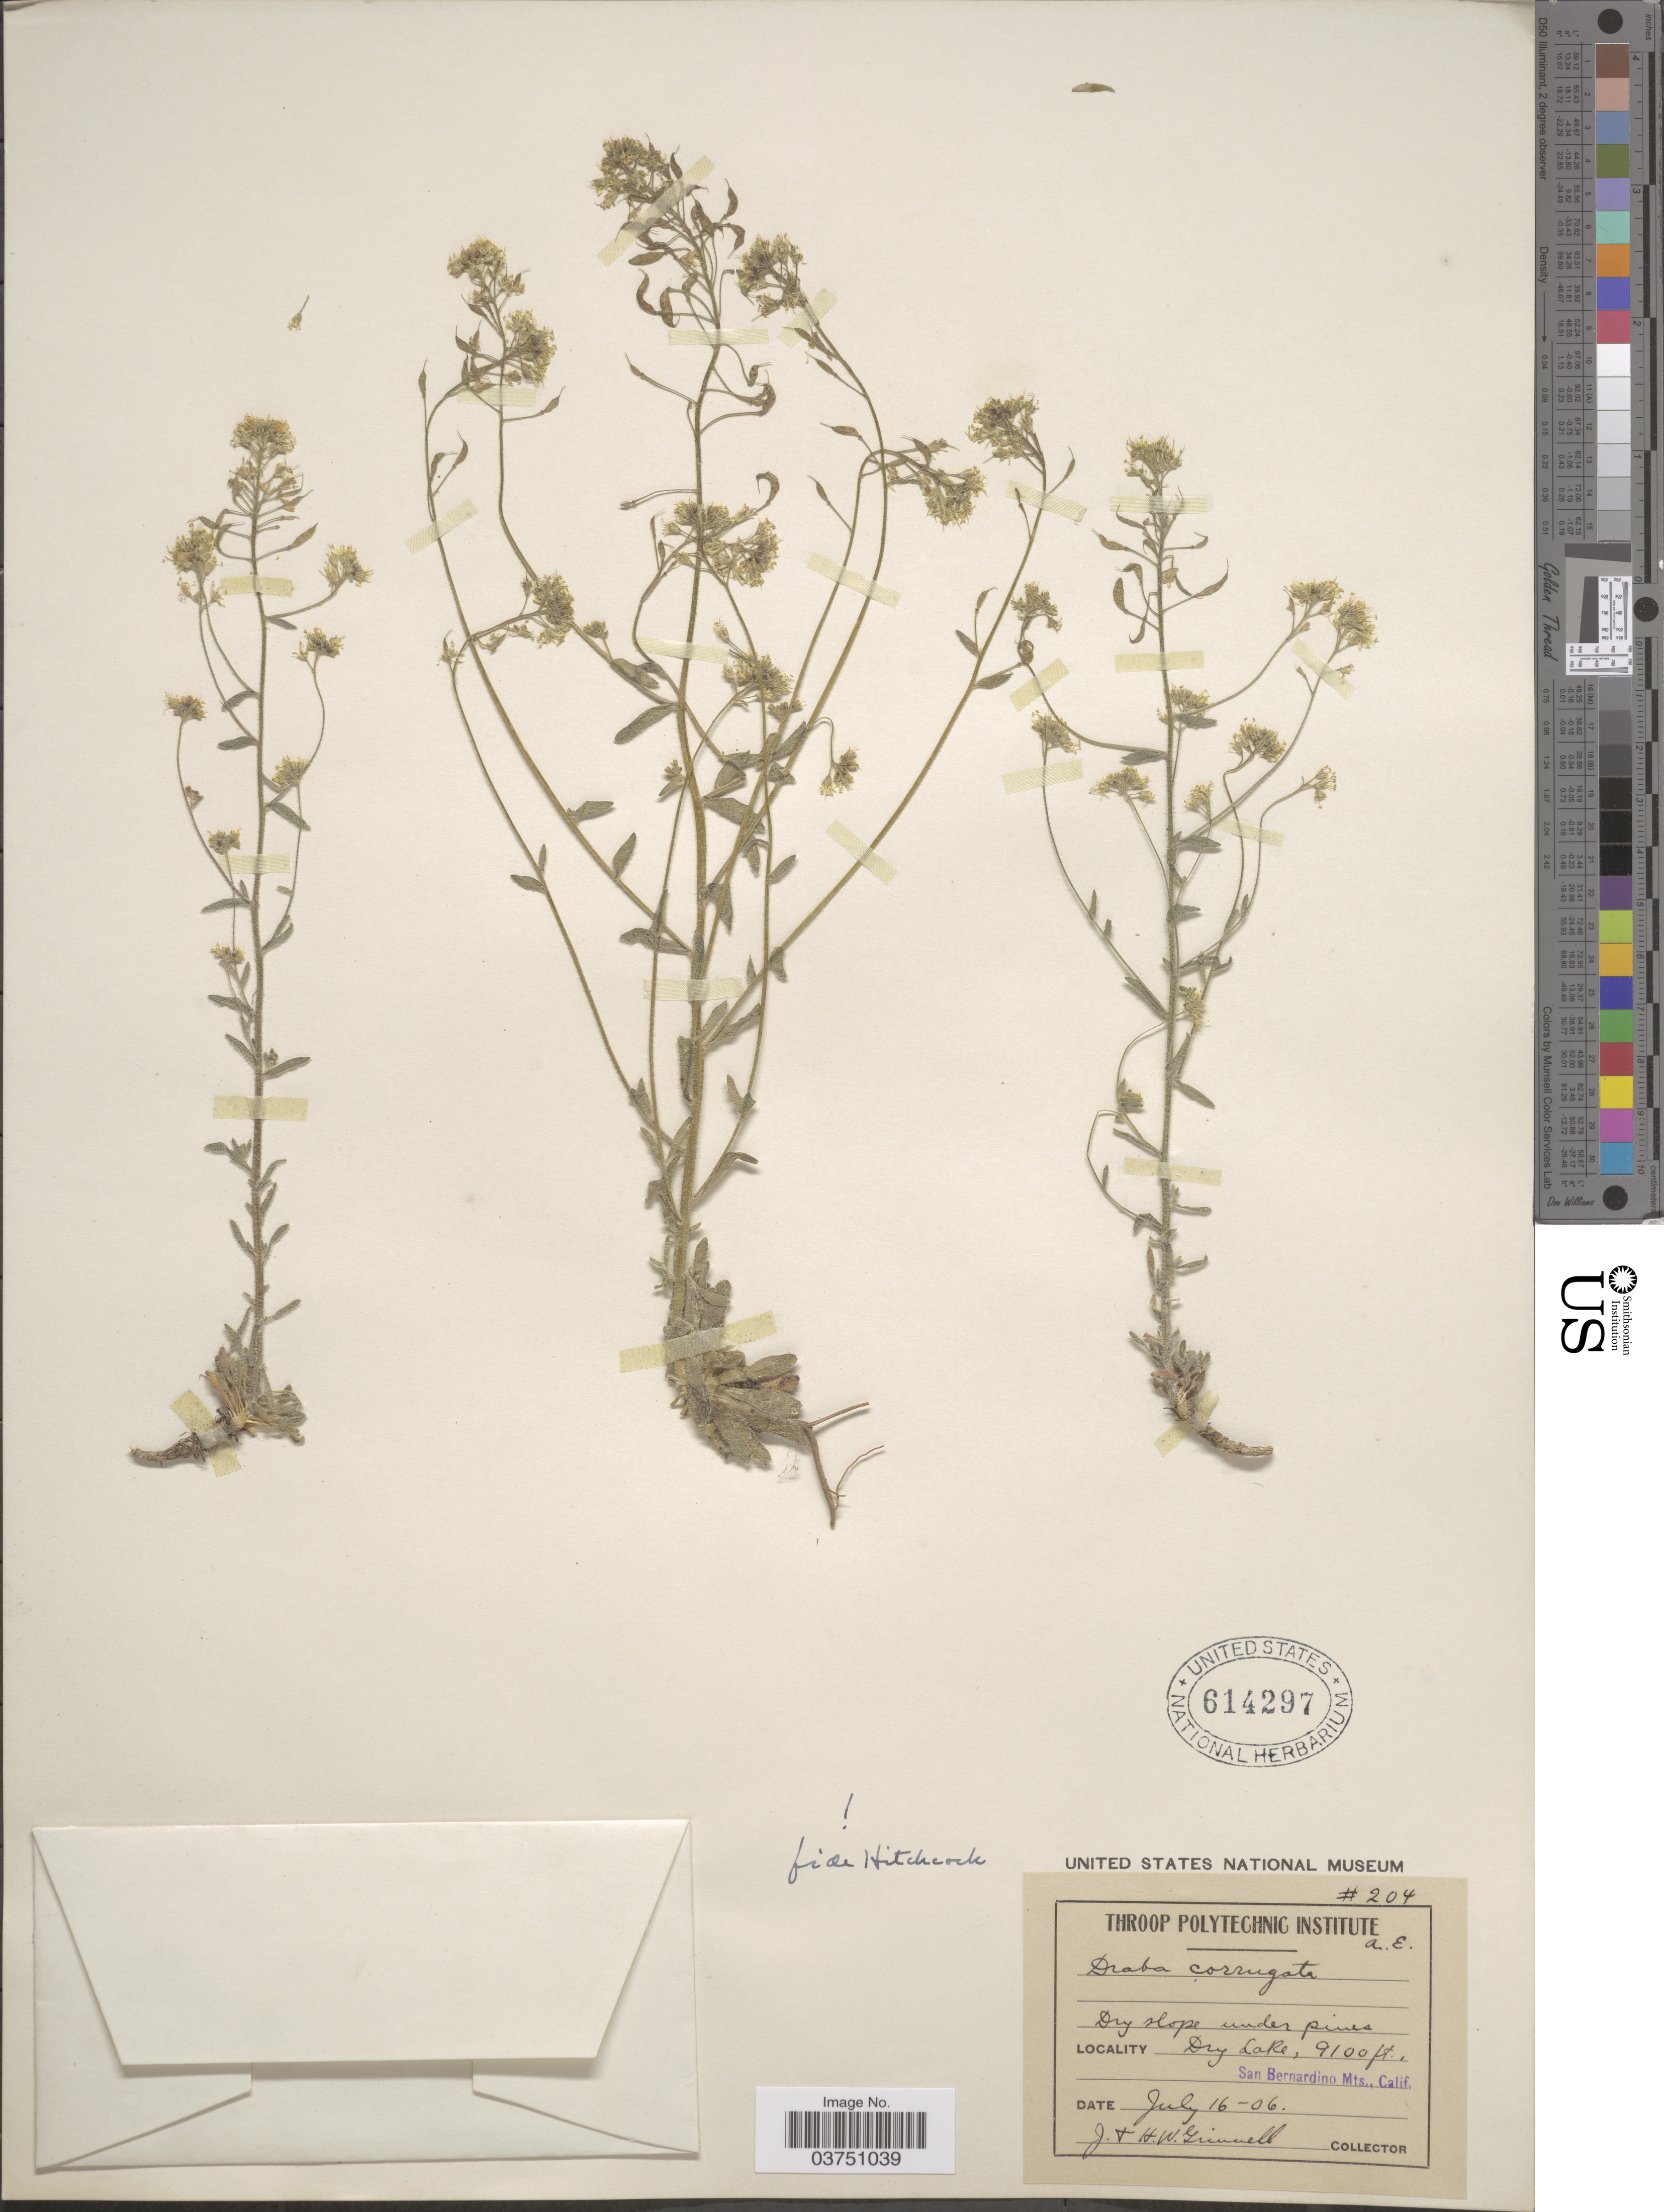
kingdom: Plantae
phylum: Tracheophyta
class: Magnoliopsida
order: Brassicales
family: Brassicaceae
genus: Draba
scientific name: Draba corrugata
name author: S. Watson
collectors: J. Grinnell & H. Grinnell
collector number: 204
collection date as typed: Transcribed d/m/y: 16/7/6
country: United States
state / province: California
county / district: San Bernardino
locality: Dry Lake, San Bernardino Mts.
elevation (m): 2774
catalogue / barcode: US 614297